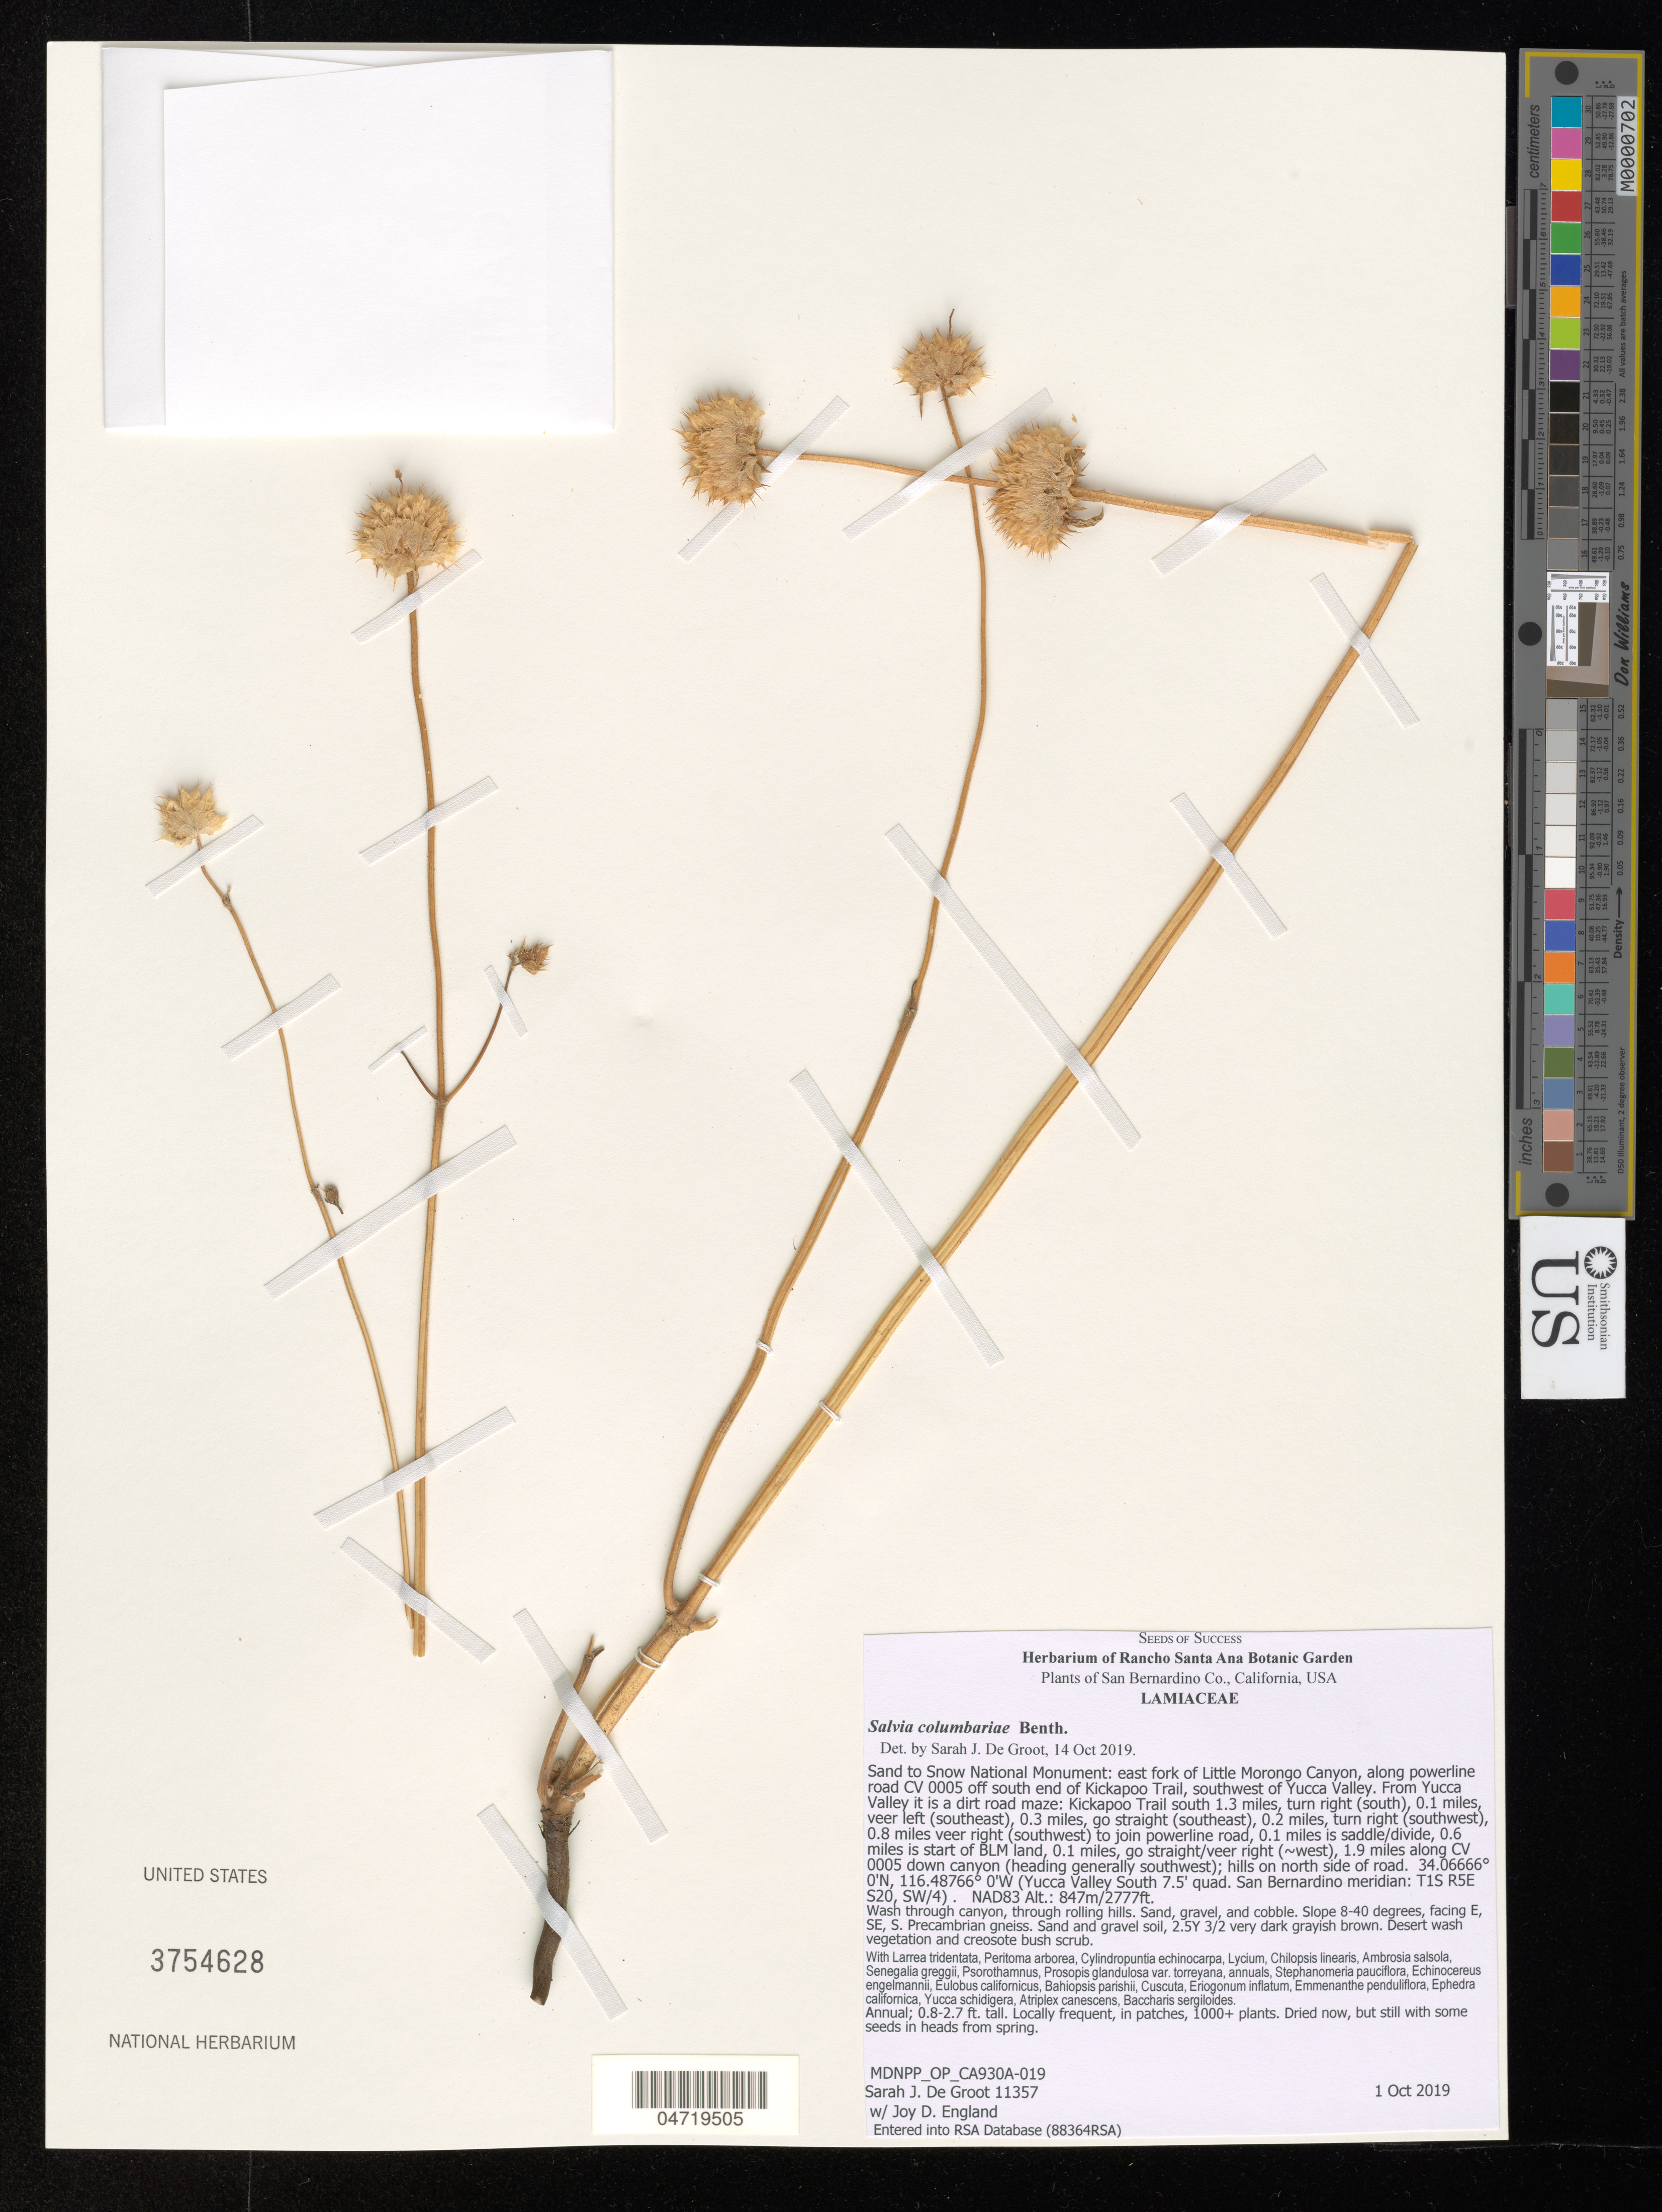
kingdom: Plantae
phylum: Tracheophyta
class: Magnoliopsida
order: Lamiales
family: Lamiaceae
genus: Salvia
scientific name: Salvia columbariae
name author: Benth.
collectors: S. De Groot & J. England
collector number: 11357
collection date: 2019-10-01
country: United States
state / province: California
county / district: San Bernardino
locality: San Bernardino Co. Sand to Snow National Monument: east fork of Little Morongo Canyon, along powerline road CV 0005 off south end of Kickapoo Trail, southwest of Yucca Valley. From Yucca Valley it is a dirt road maze: Kickapoo Trail south 1.3 miles, turn right (south), 0.1 miles, veer left (southeast), 0.3 miles, go straight (southeast), 0.2 miles, turn right (southwest), 0.8 miles veer right (southwest) to join powerline road, 0.1 miles is saddle/divide, 0.6 miles is start of BLM land, 0.1 miles go straight/veer right (~west), 1.9 miles along CV 0005 down canyon (heading generally southwest); hills on north side of road. (Yucca Valley South 7.5' quad. San Bernardino meridian: T1S R5E S20, SW/4). NAD83.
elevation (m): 258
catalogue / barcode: US 3754628